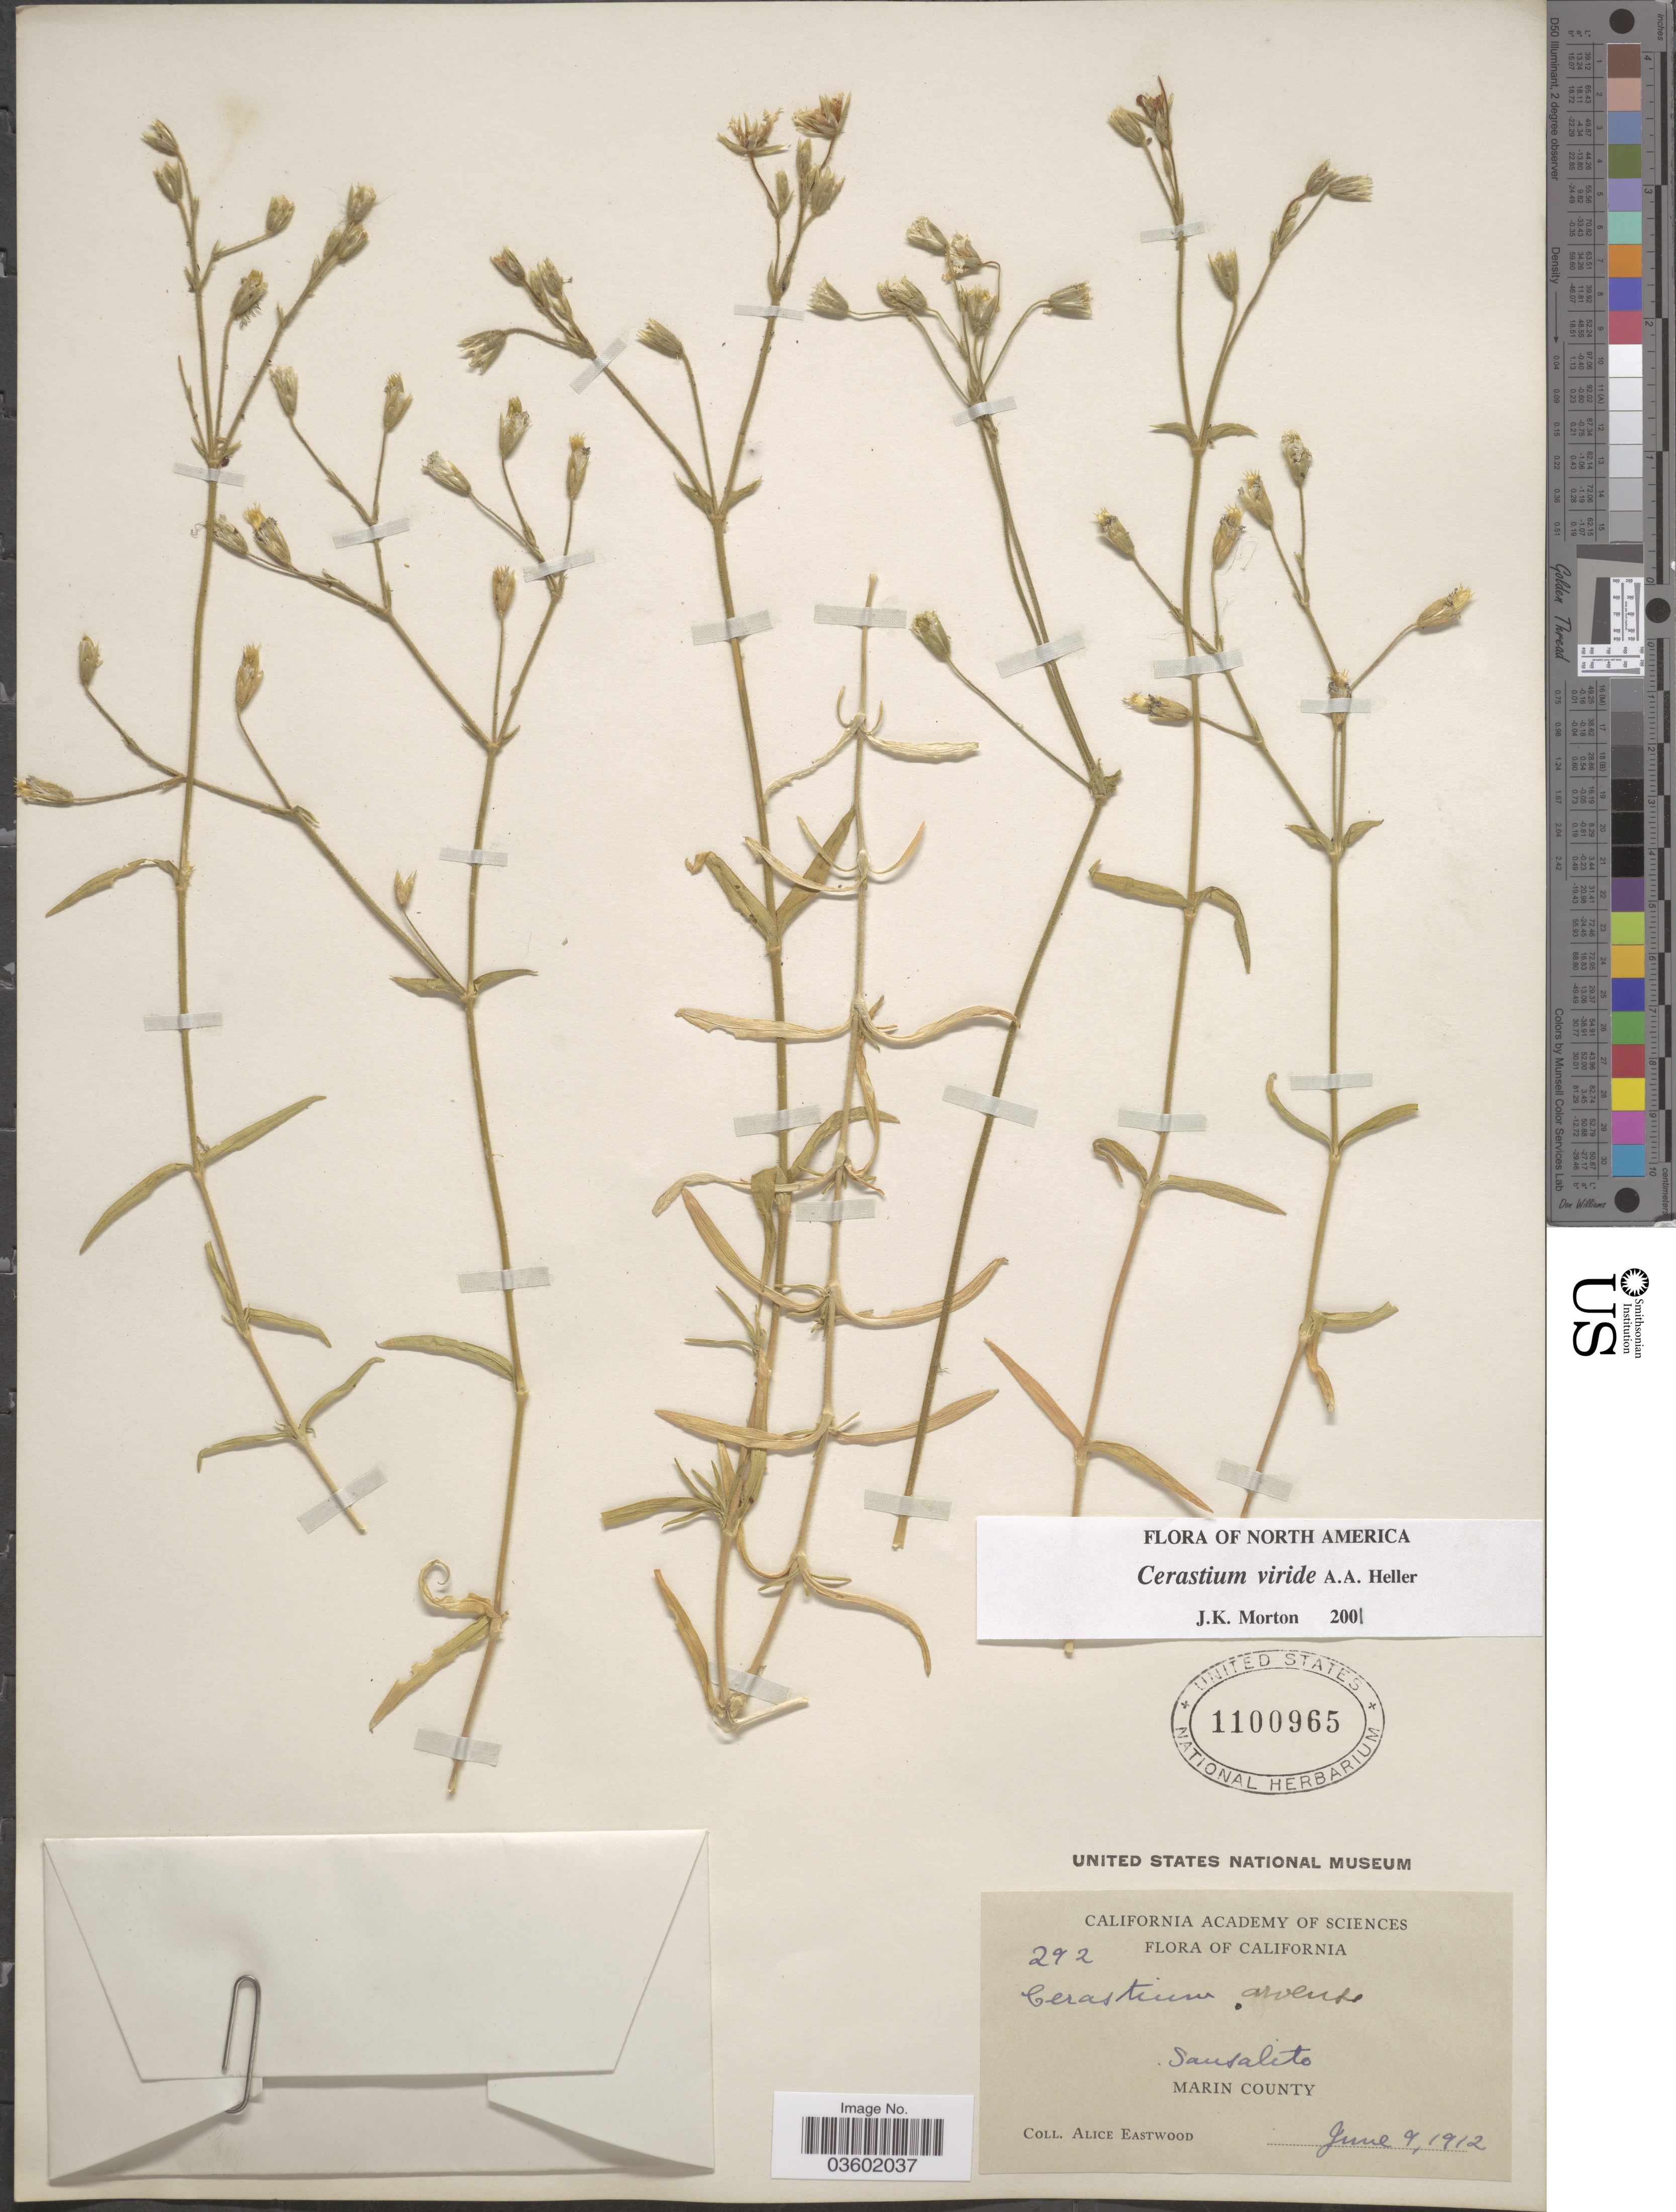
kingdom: Plantae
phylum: Tracheophyta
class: Magnoliopsida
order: Caryophyllales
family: Caryophyllaceae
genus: Cerastium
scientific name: Cerastium viride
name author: A. Heller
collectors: A. Eastwood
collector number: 292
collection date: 1912-06-09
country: United States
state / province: California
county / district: Marin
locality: Sansalito Marin County.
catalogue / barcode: US 1100965